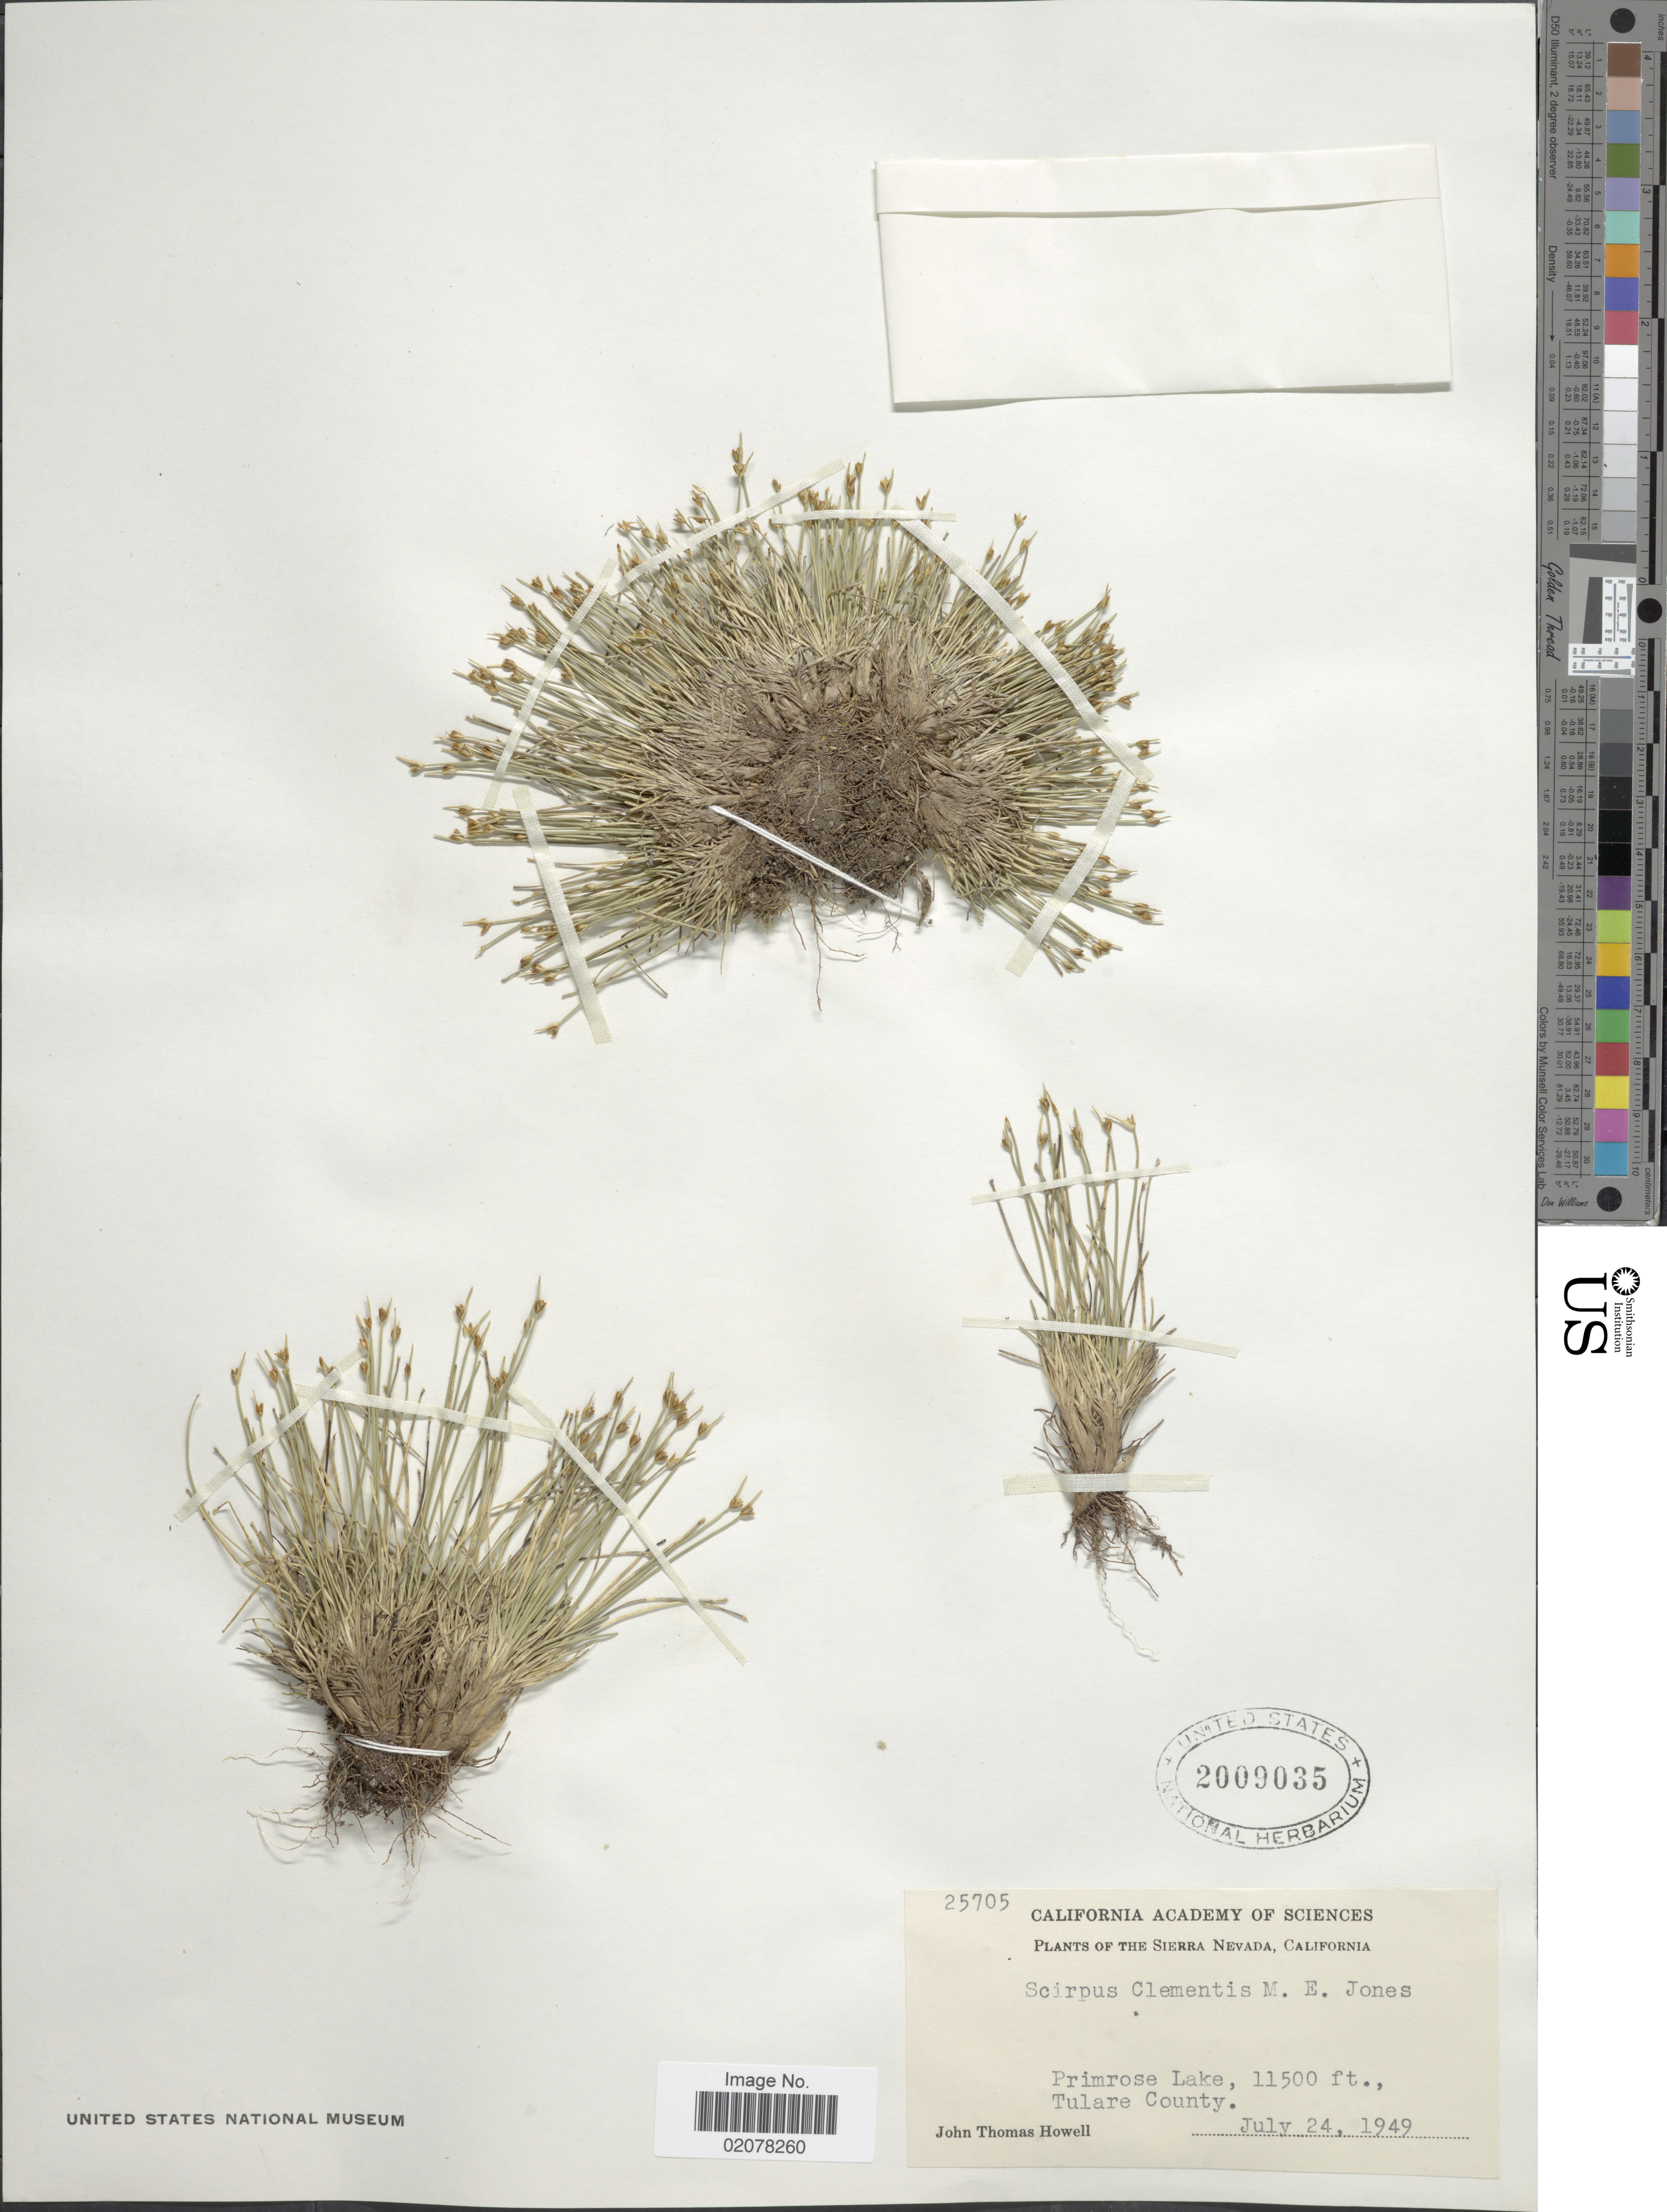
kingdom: Plantae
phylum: Tracheophyta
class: Liliopsida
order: Poales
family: Cyperaceae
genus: Oreobolopsis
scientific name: Oreobolopsis clementis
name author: (M.E. Jones) Dhooge & Goetgh.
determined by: Strong, Mark T., (BOT), Smithsonian Institution - National Museum of Natural History (UNITED STATES)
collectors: J. T. Howell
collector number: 25705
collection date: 1949-07-24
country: United States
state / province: California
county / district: Tulare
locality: Sierra Nevada, Primrose Lake, Tulare County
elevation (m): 3505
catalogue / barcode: US 2009035